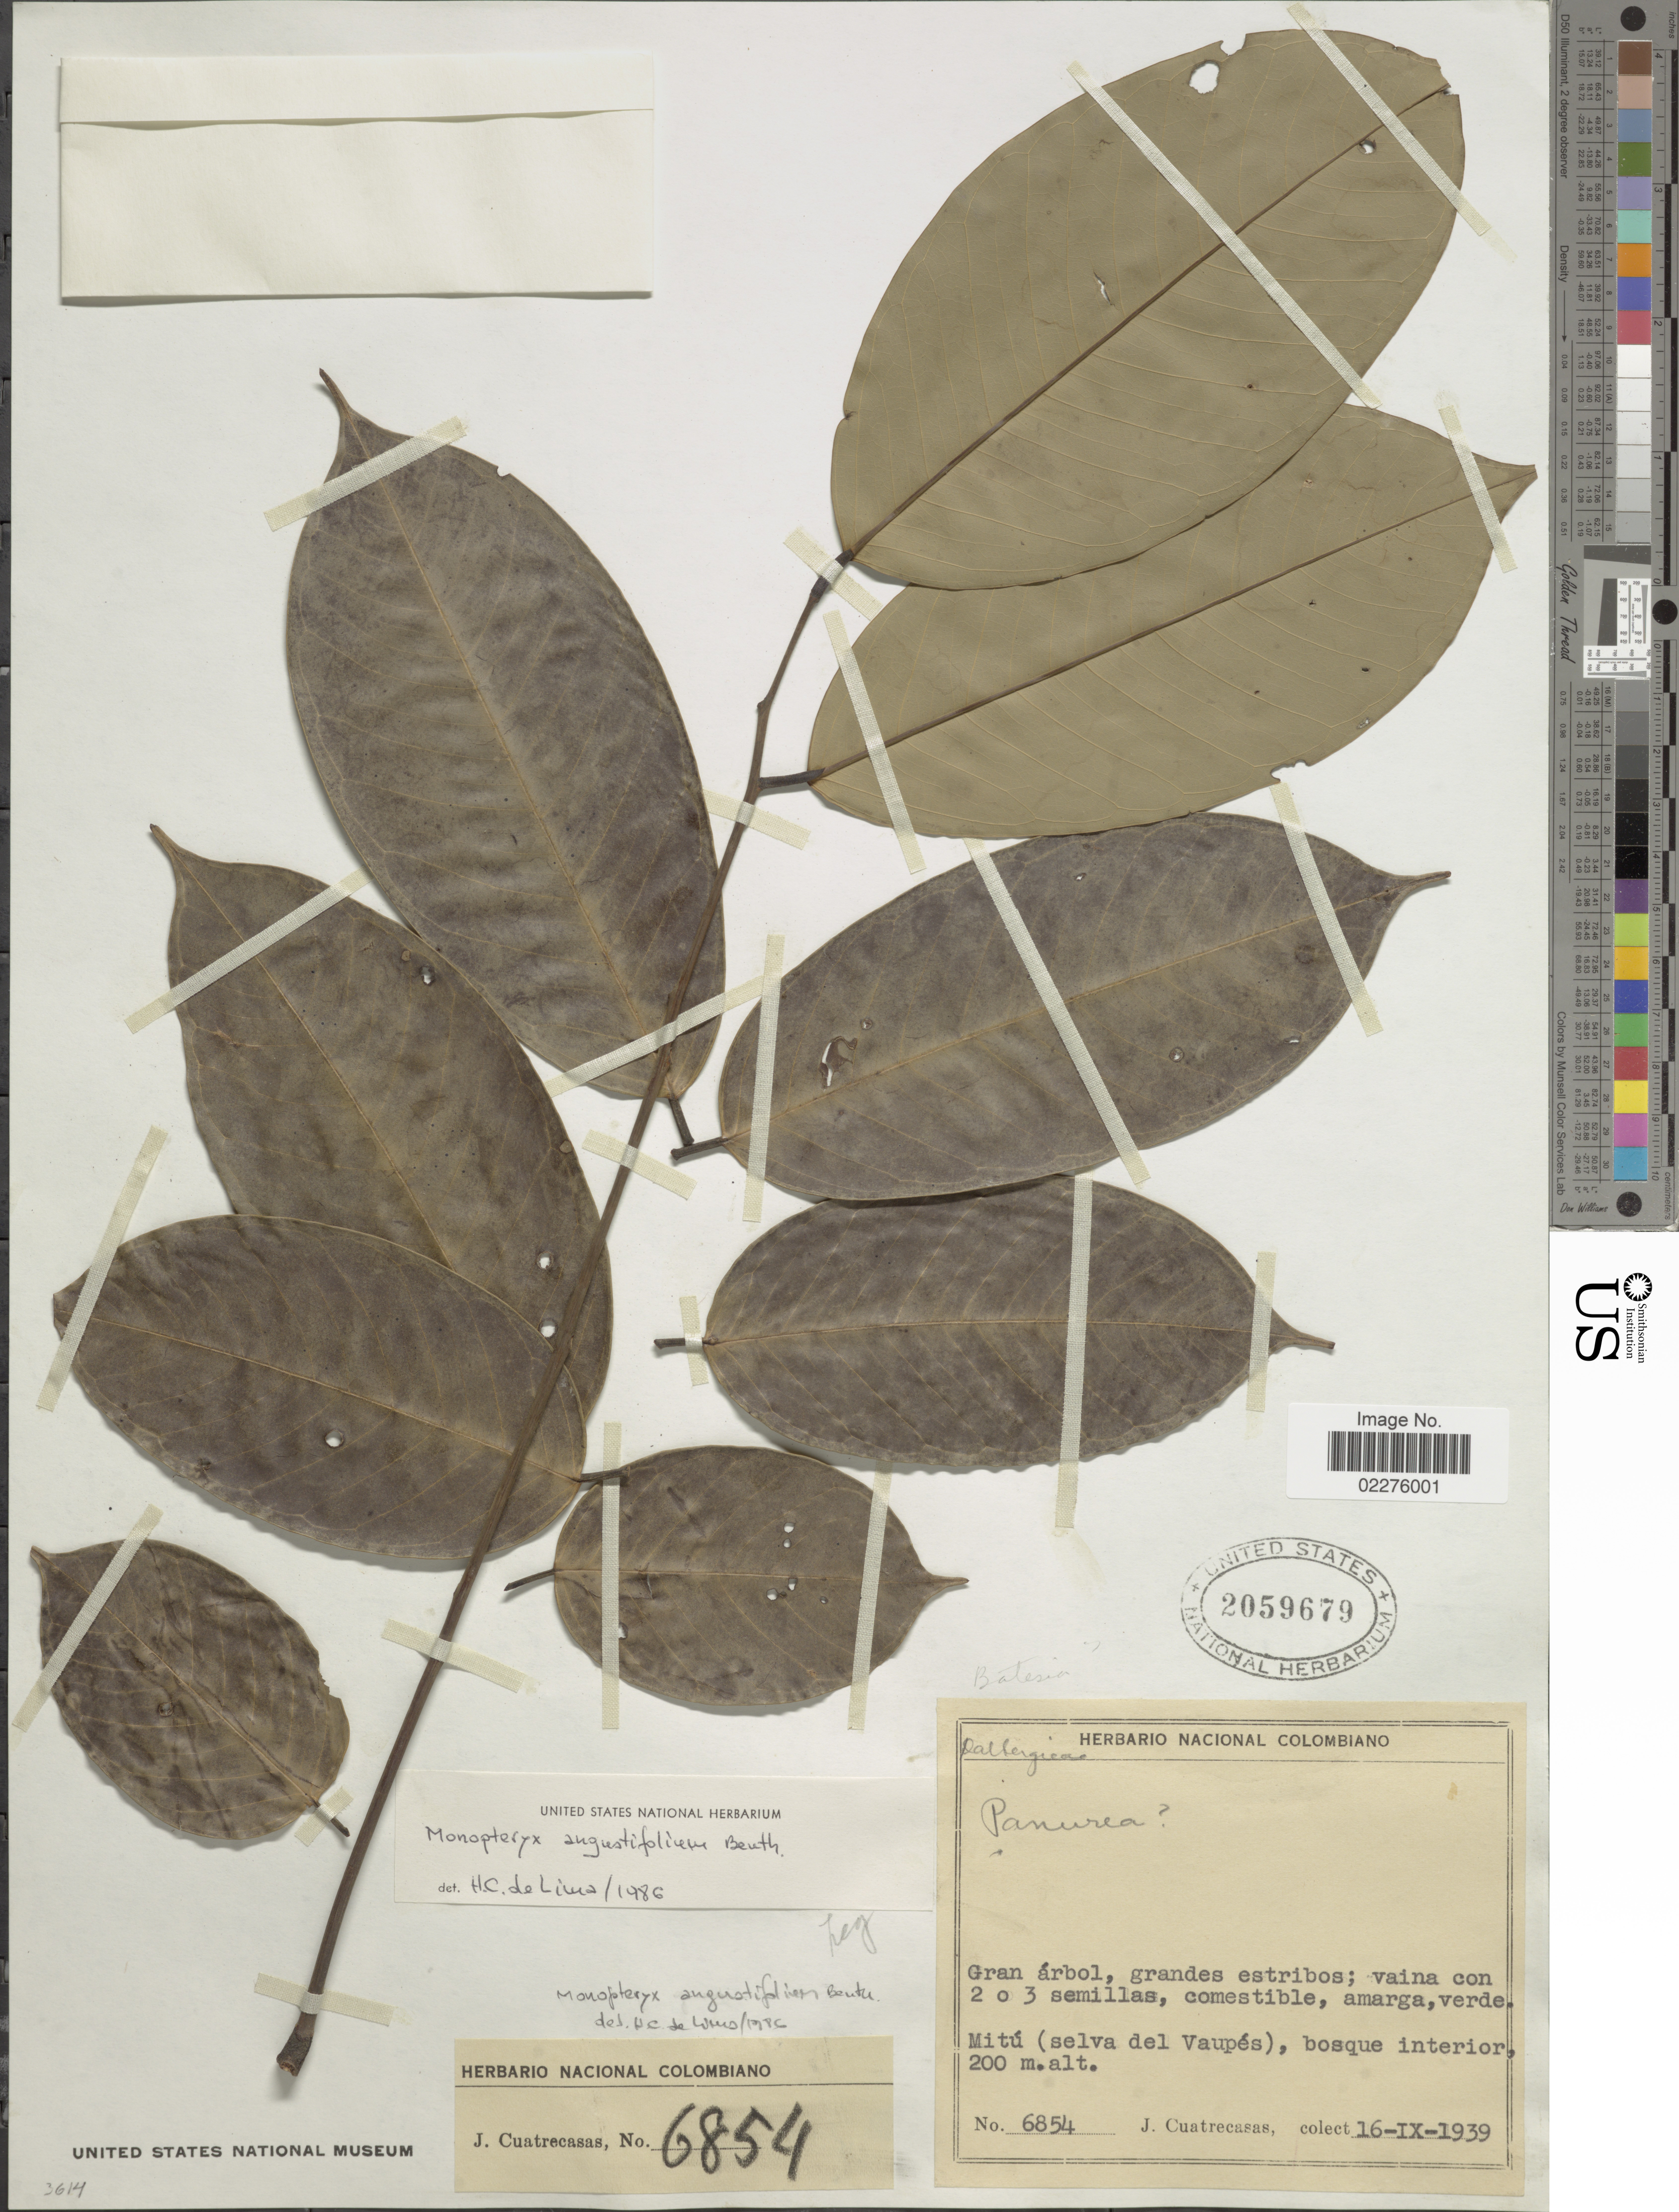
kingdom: Plantae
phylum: Tracheophyta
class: Magnoliopsida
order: Fabales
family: Fabaceae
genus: Monopteryx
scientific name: Monopteryx angustifolia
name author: Spruce ex Benth.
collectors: J. Cuatrecasas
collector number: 6854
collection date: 1939-09-16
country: Colombia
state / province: Vaupés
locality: Mitu (selva del Vaupes)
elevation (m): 200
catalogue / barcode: US 2059679